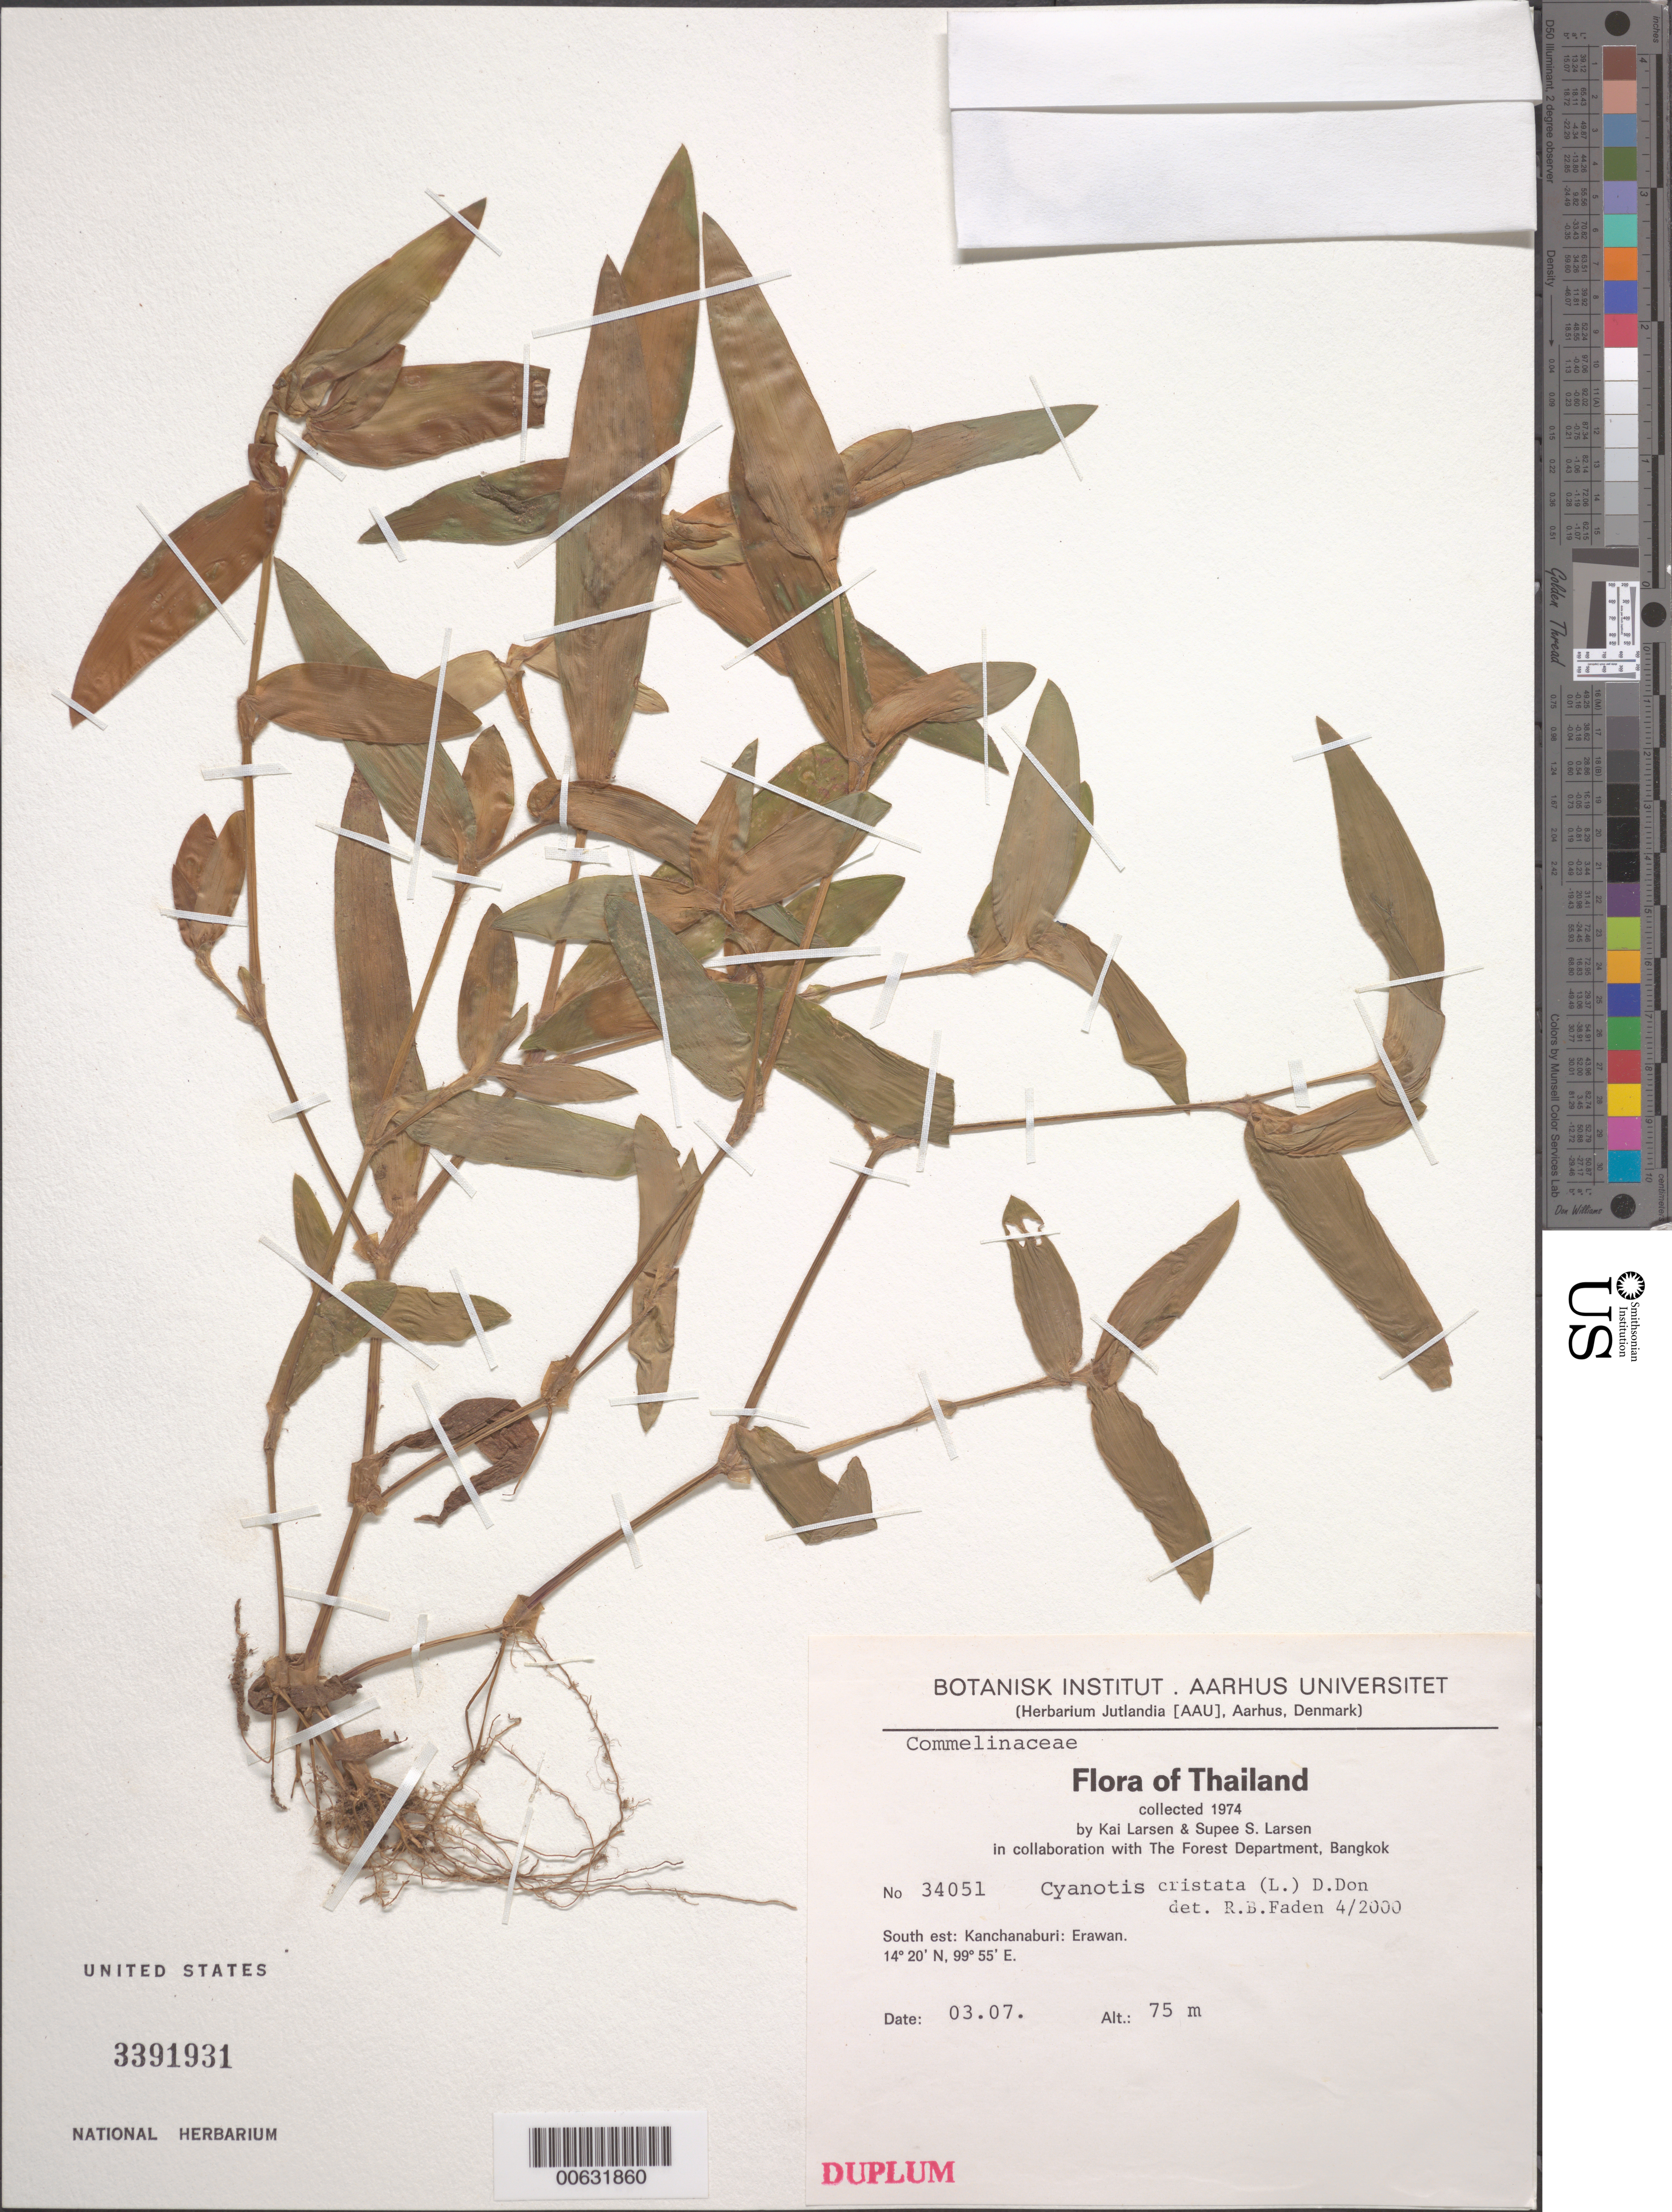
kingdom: Plantae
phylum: Tracheophyta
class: Liliopsida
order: Commelinales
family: Commelinaceae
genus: Cyanotis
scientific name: Cyanotis cristata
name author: (L.) D. Don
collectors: K. Larsen & S. Larsen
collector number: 2467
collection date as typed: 03 Jul 1974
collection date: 1974-07-03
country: Thailand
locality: Kanchanaburi, erawan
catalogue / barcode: US 3391931